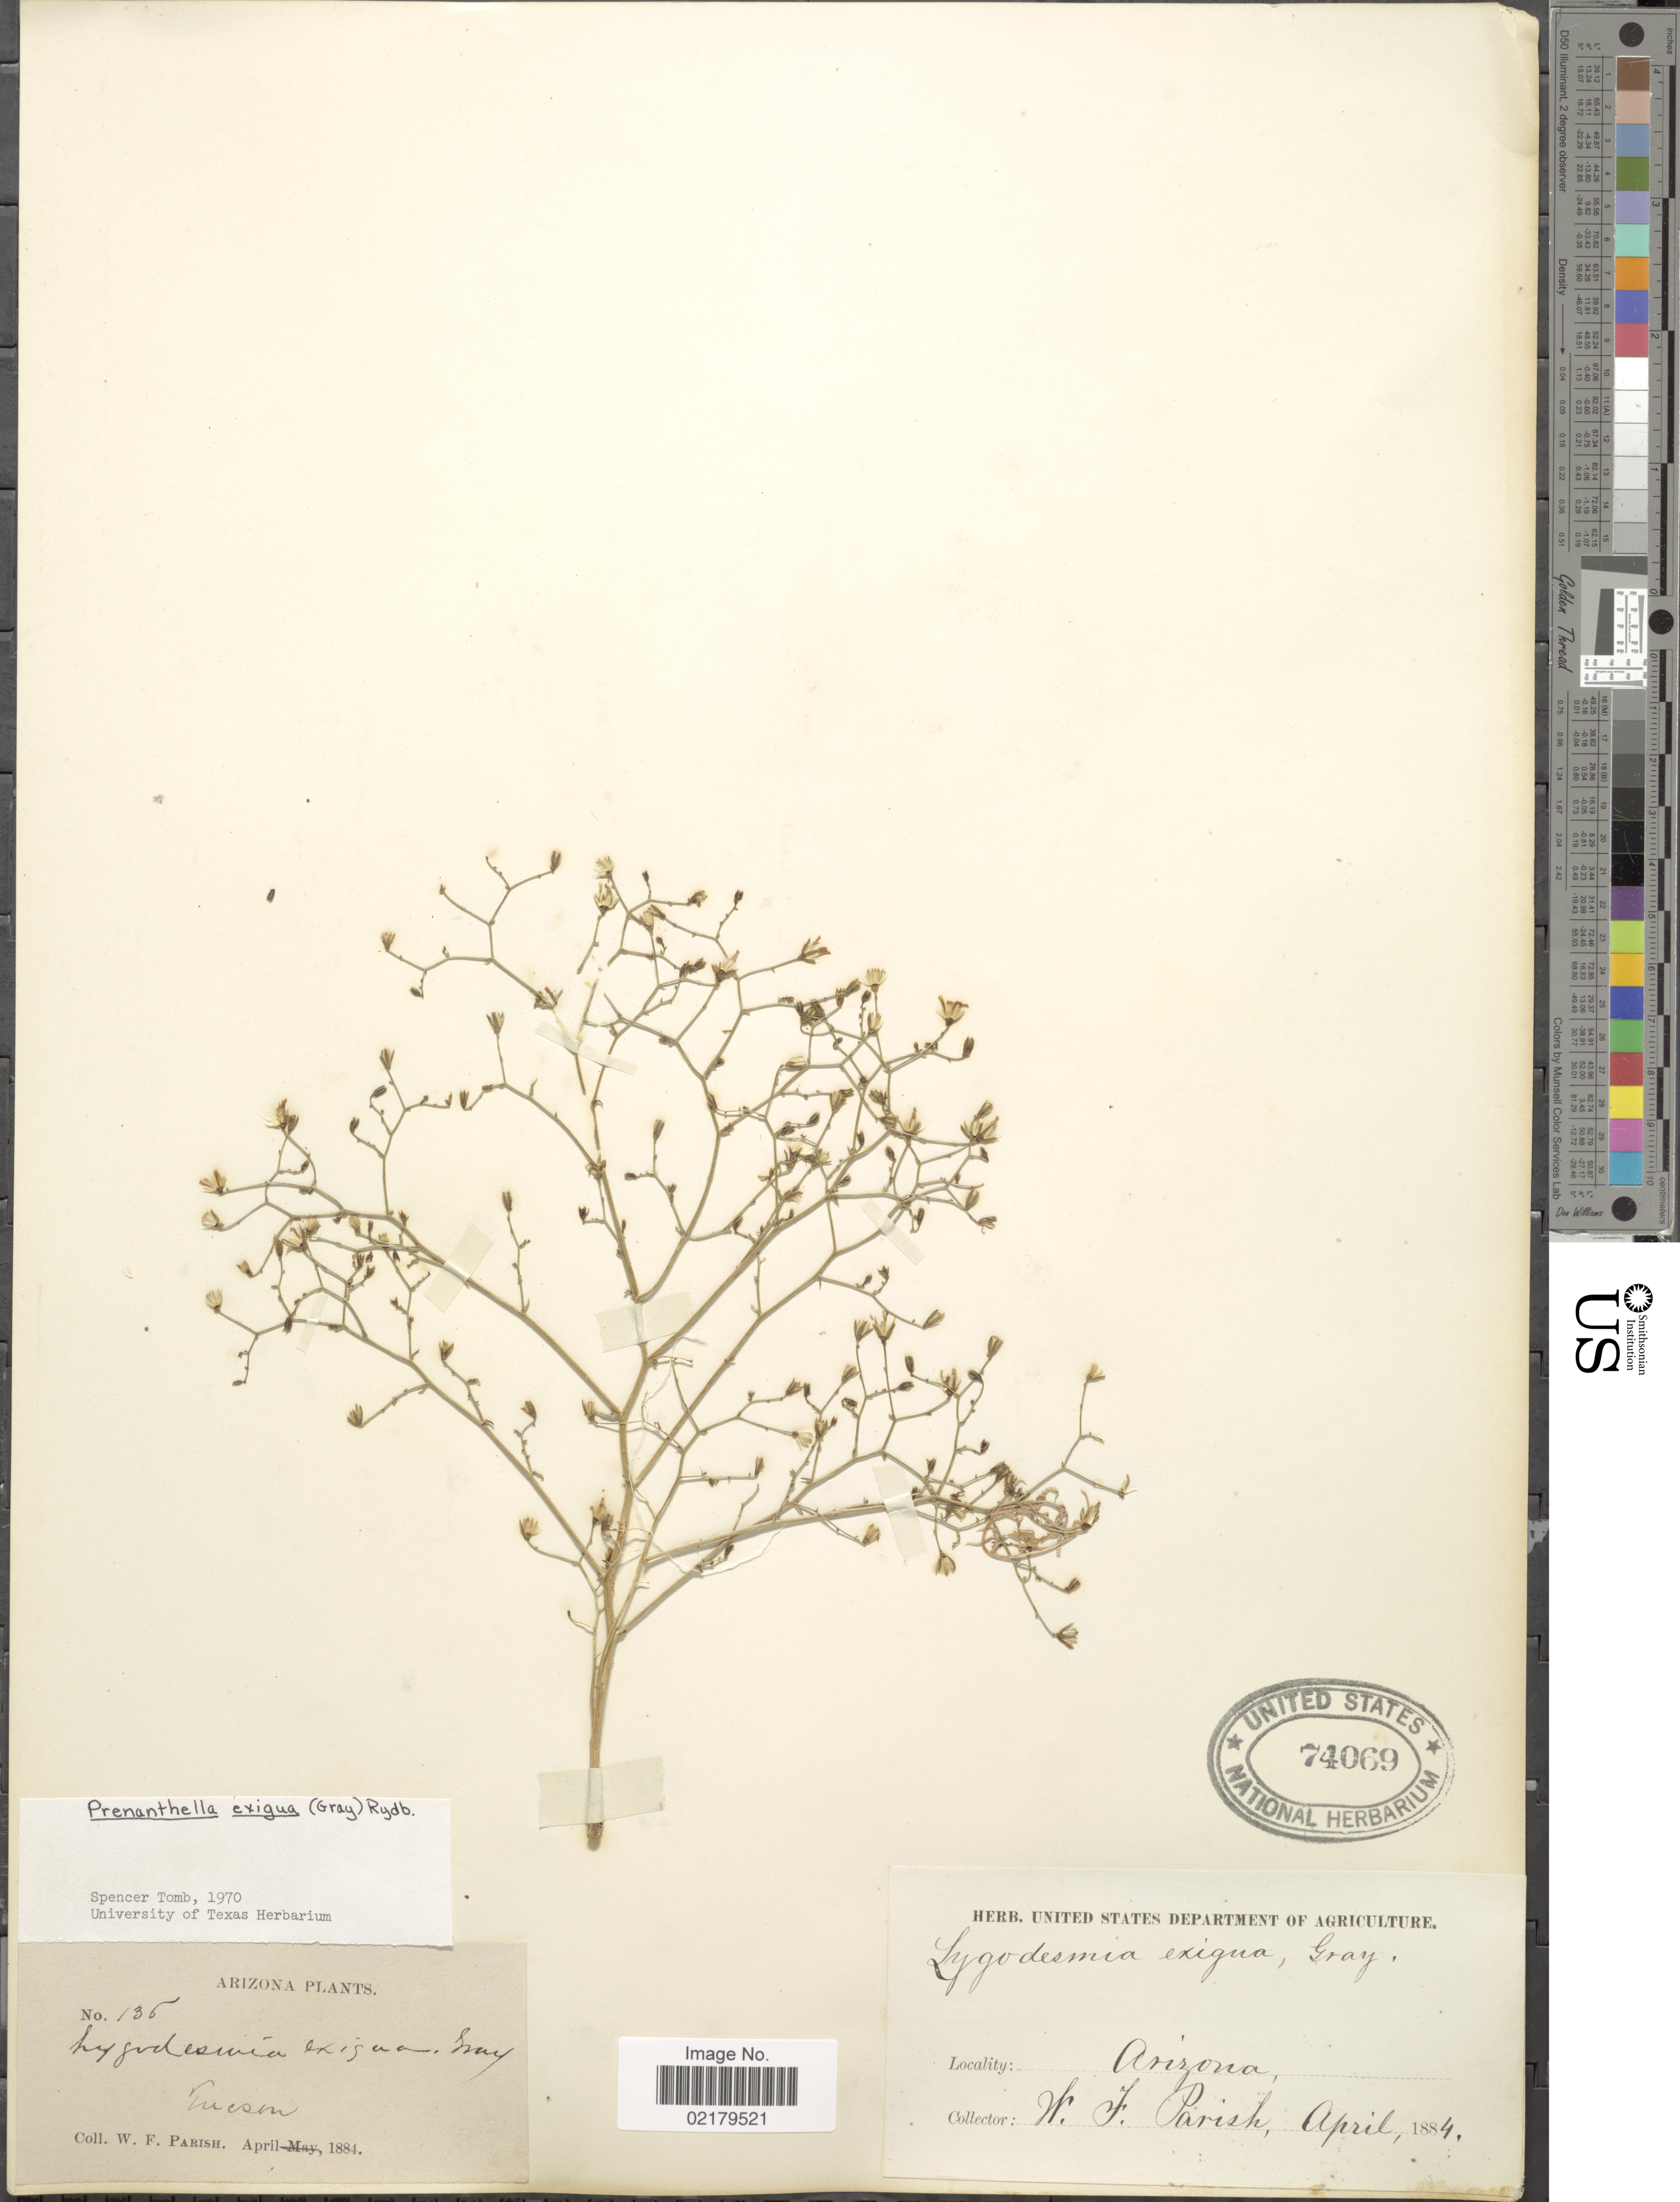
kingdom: Plantae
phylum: Tracheophyta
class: Magnoliopsida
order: Asterales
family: Asteraceae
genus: Prenanthella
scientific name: Prenanthella exigua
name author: (A. Gray) Rydb.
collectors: W. F. Parish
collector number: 136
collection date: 1884-04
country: United States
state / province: Arizona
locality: Tucson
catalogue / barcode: US 74069